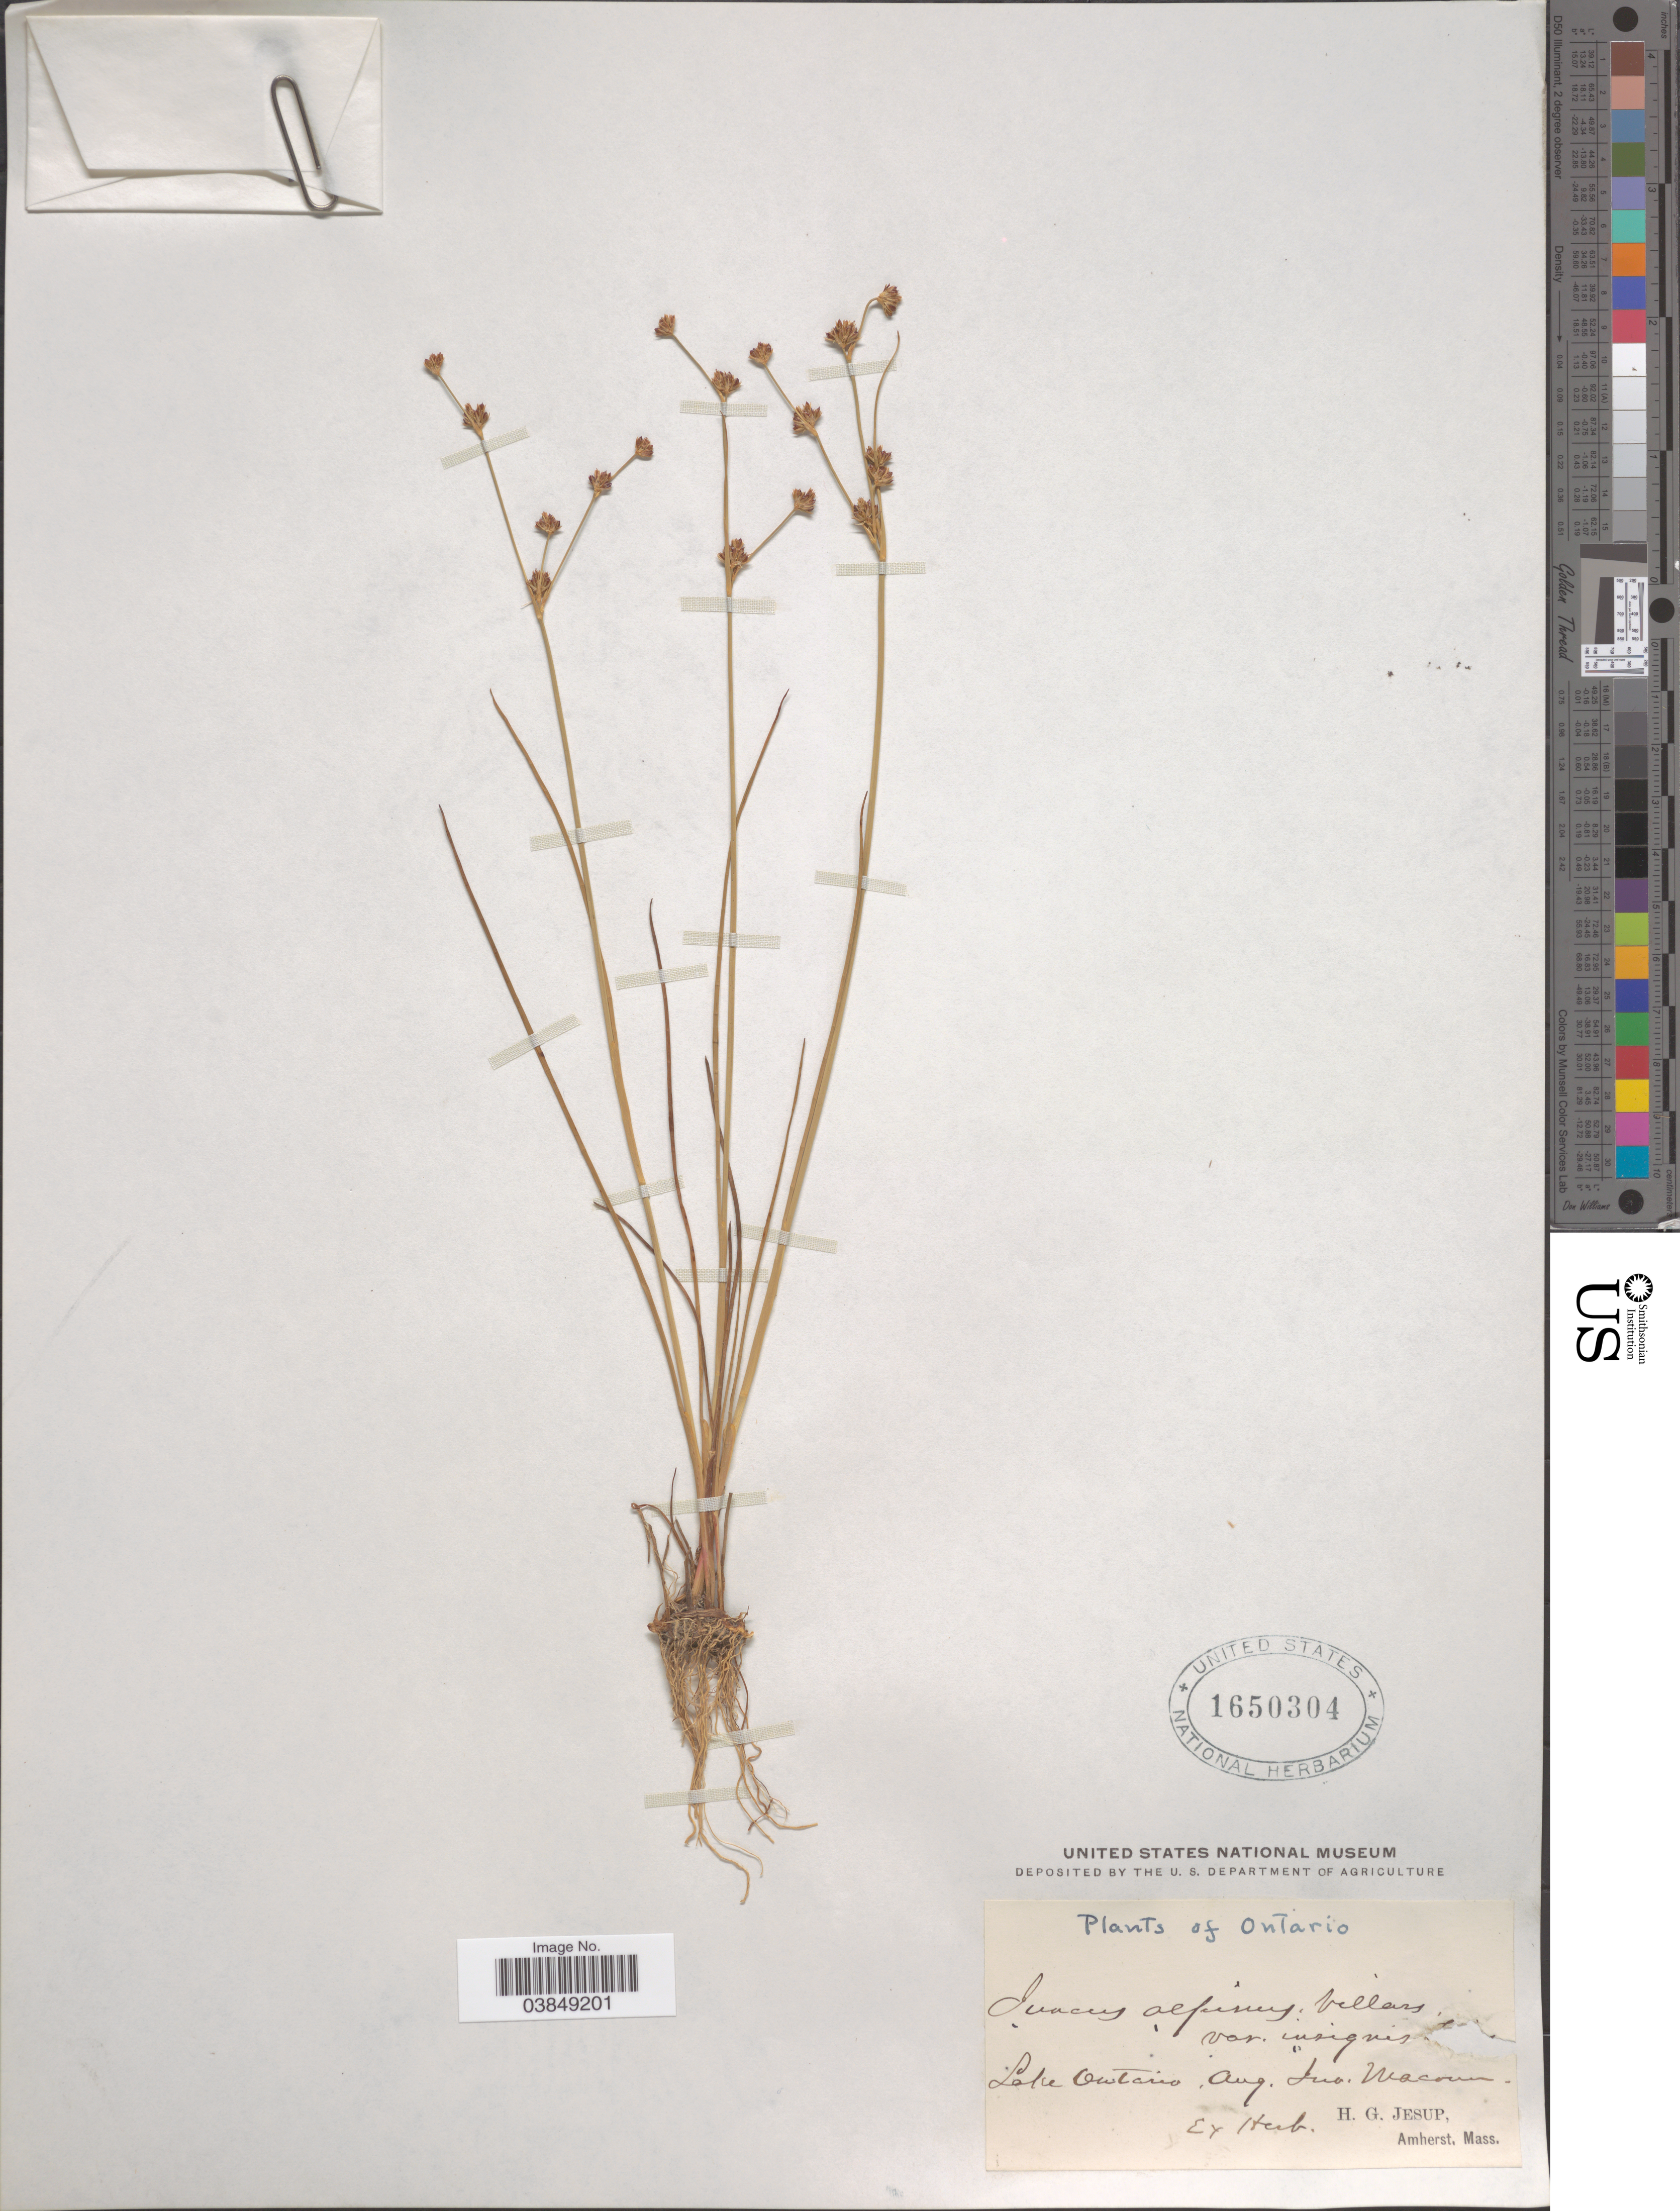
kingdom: Plantae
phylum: Tracheophyta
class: Liliopsida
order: Poales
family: Juncaceae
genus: Juncus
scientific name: Juncus alpinus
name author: Vill.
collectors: J. Macoun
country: Canada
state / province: Ontario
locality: Lake Ontario.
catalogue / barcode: US 1650304